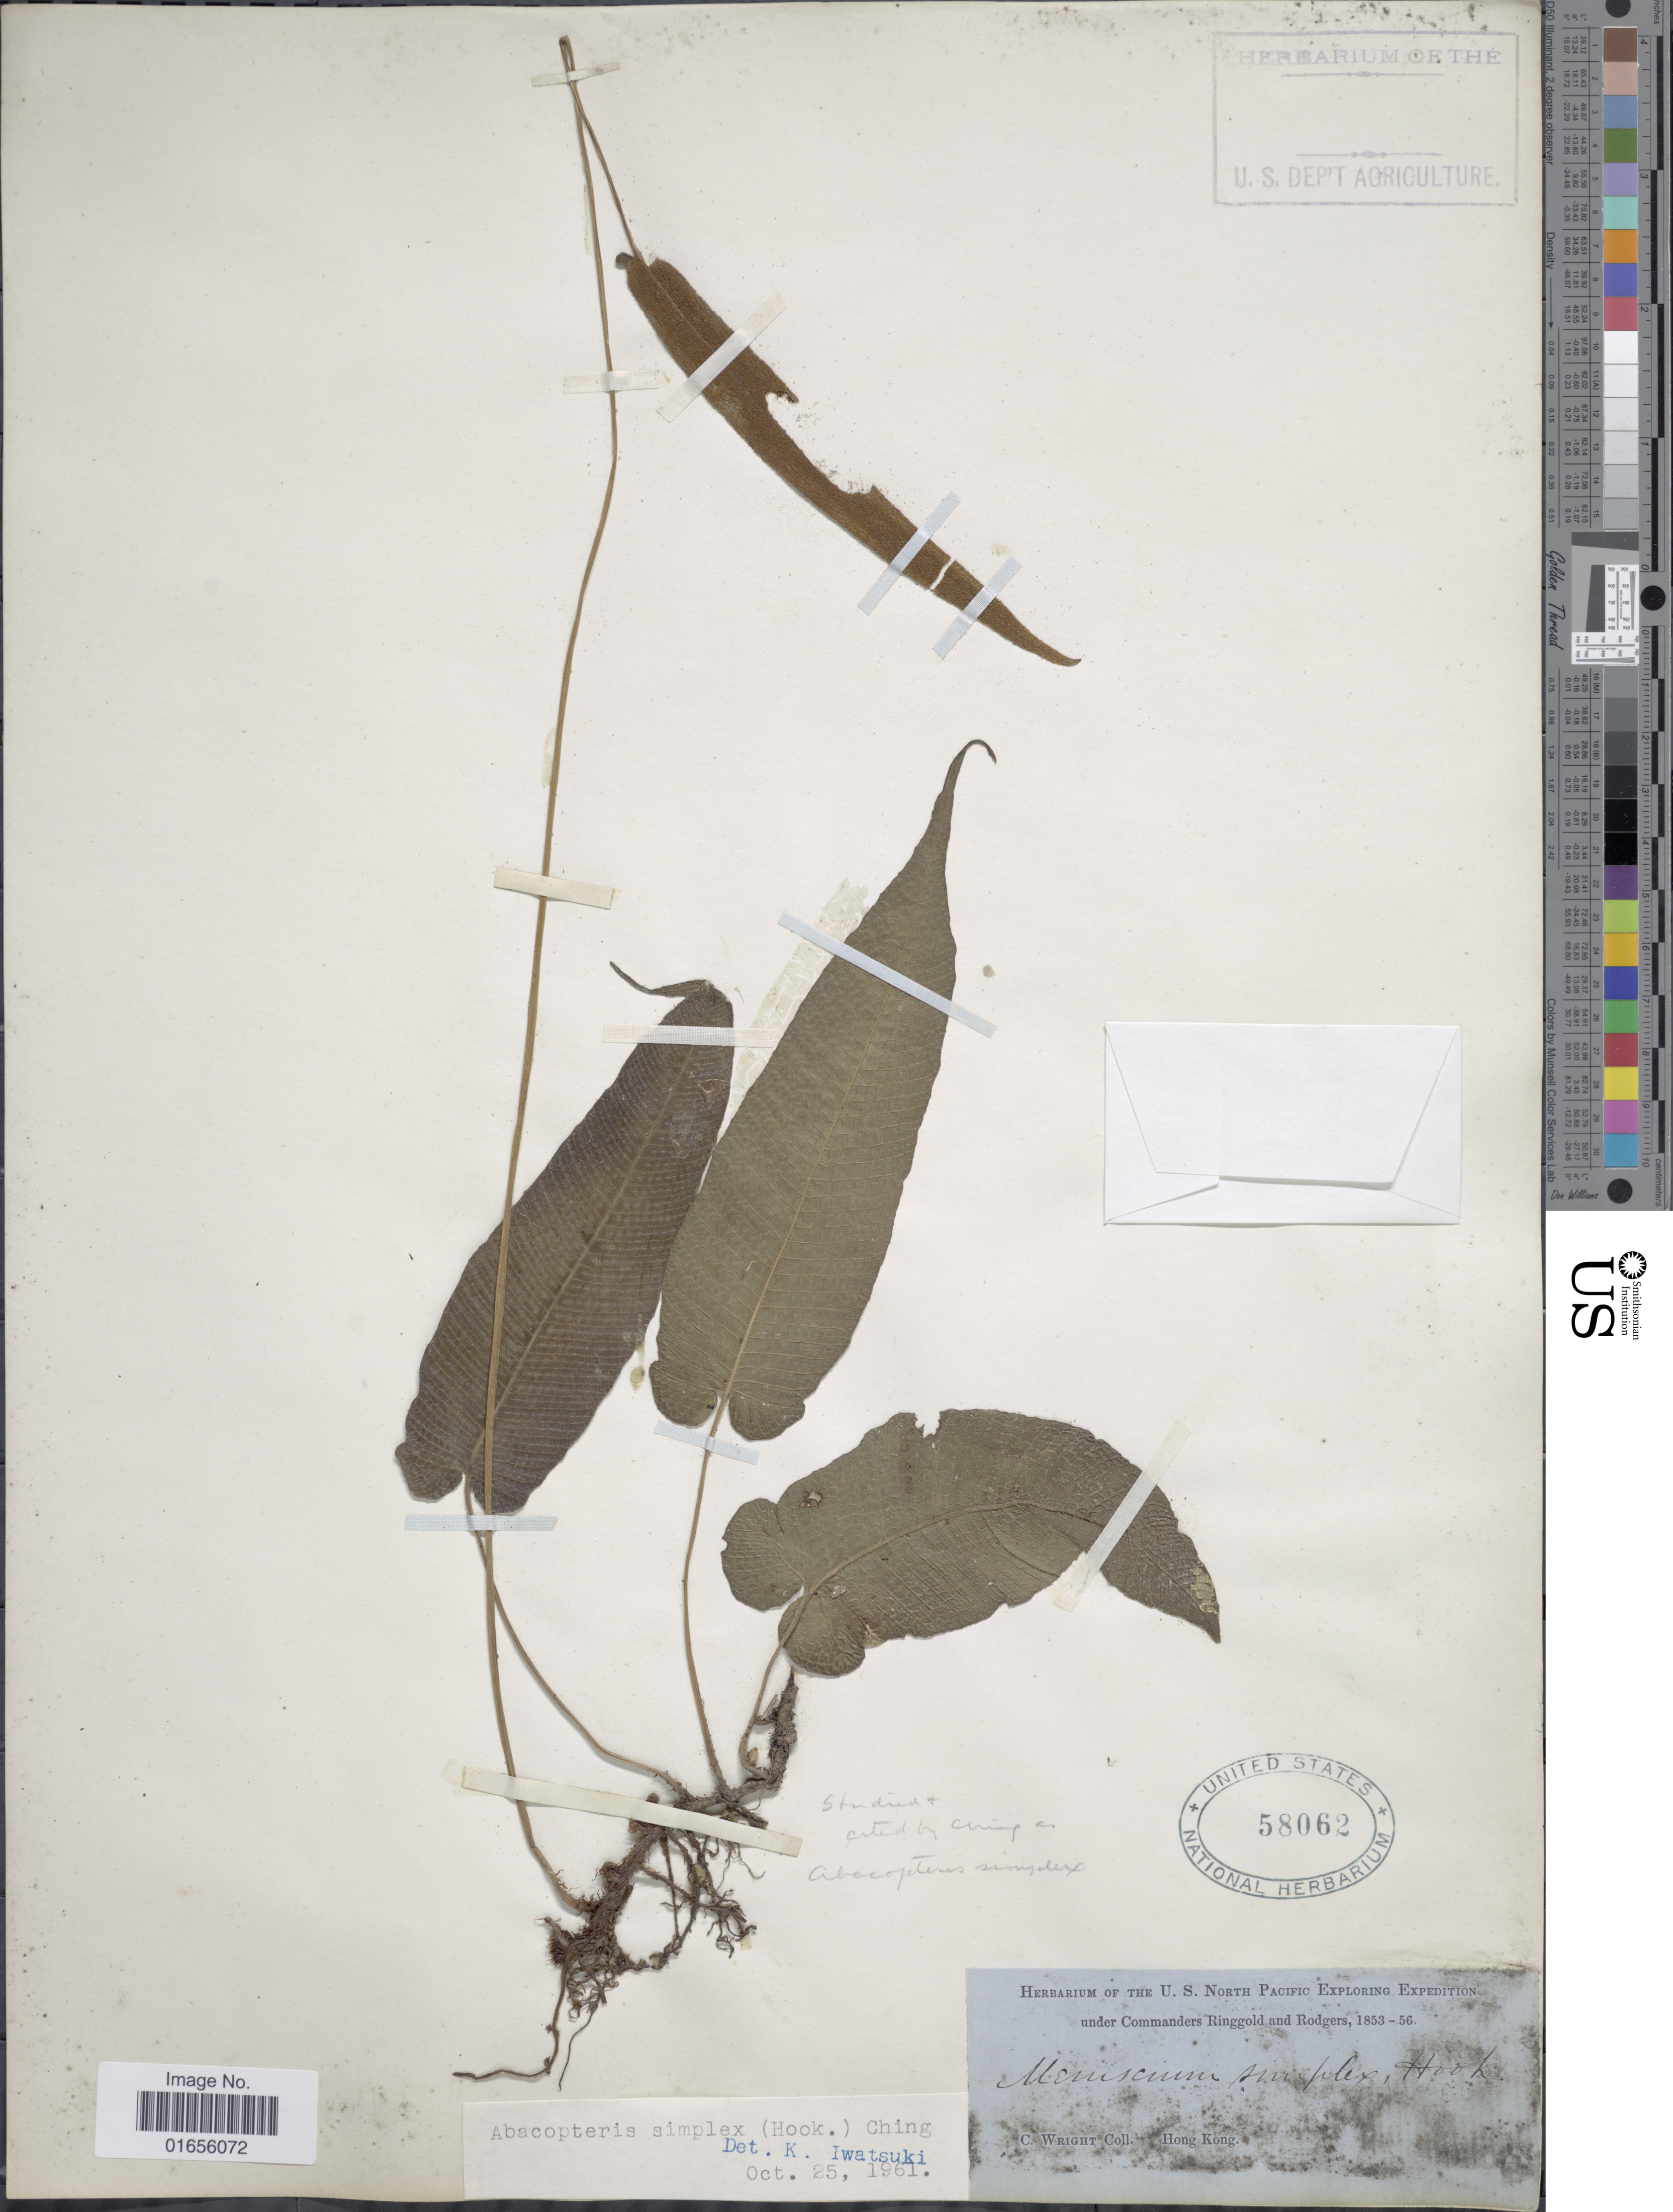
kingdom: Plantae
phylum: Tracheophyta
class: Polypodiopsida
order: Polypodiales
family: Thelypteridaceae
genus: Pronephrium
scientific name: Pronephrium triphyllum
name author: (Sw.) Holttum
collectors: C. Wright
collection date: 1853/1856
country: China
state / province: Hong Kong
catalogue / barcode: US 58062